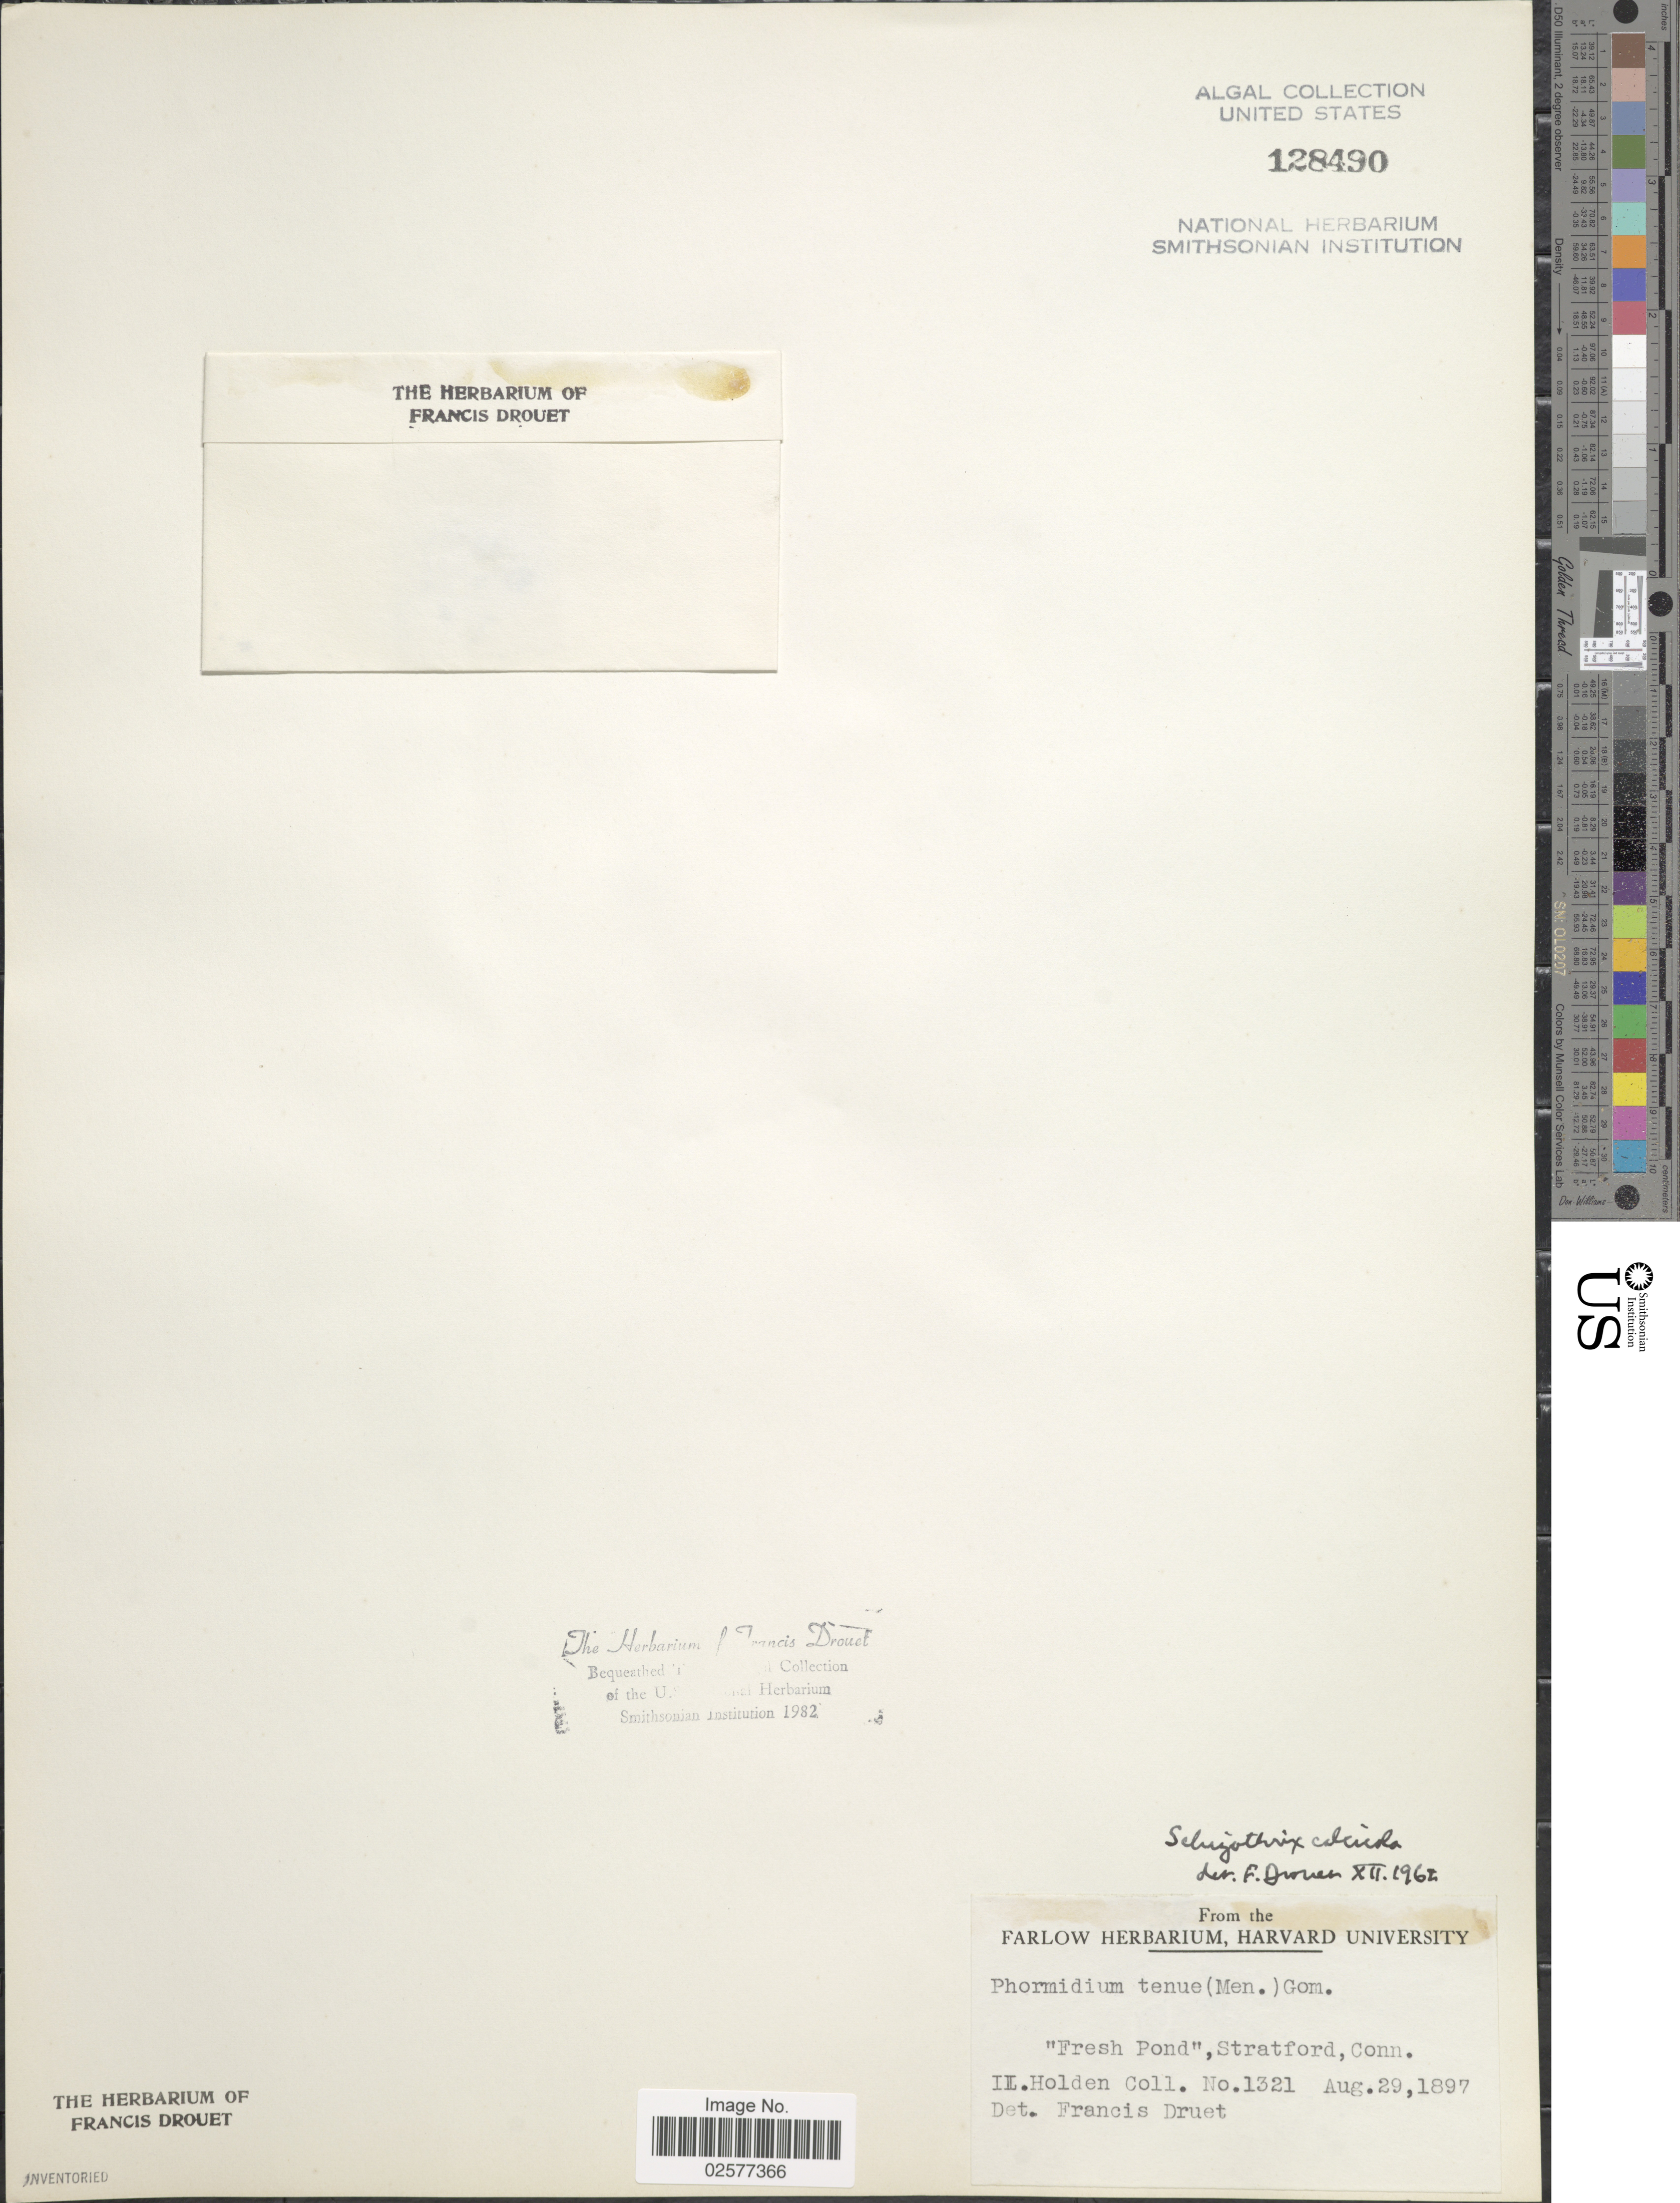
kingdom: Bacteria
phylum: Cyanobacteria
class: Cyanobacteriia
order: Leptolyngbyales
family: Trichocoleusaceae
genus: Schizothrix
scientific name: Schizothrix calcicola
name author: Gomont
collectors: I. Holden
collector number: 1321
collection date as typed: Aug. 29, 1897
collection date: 1897-08-29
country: United States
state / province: Connecticut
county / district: Fairfield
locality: "Fresh Pond," Stratford, Conn.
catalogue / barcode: US 128490